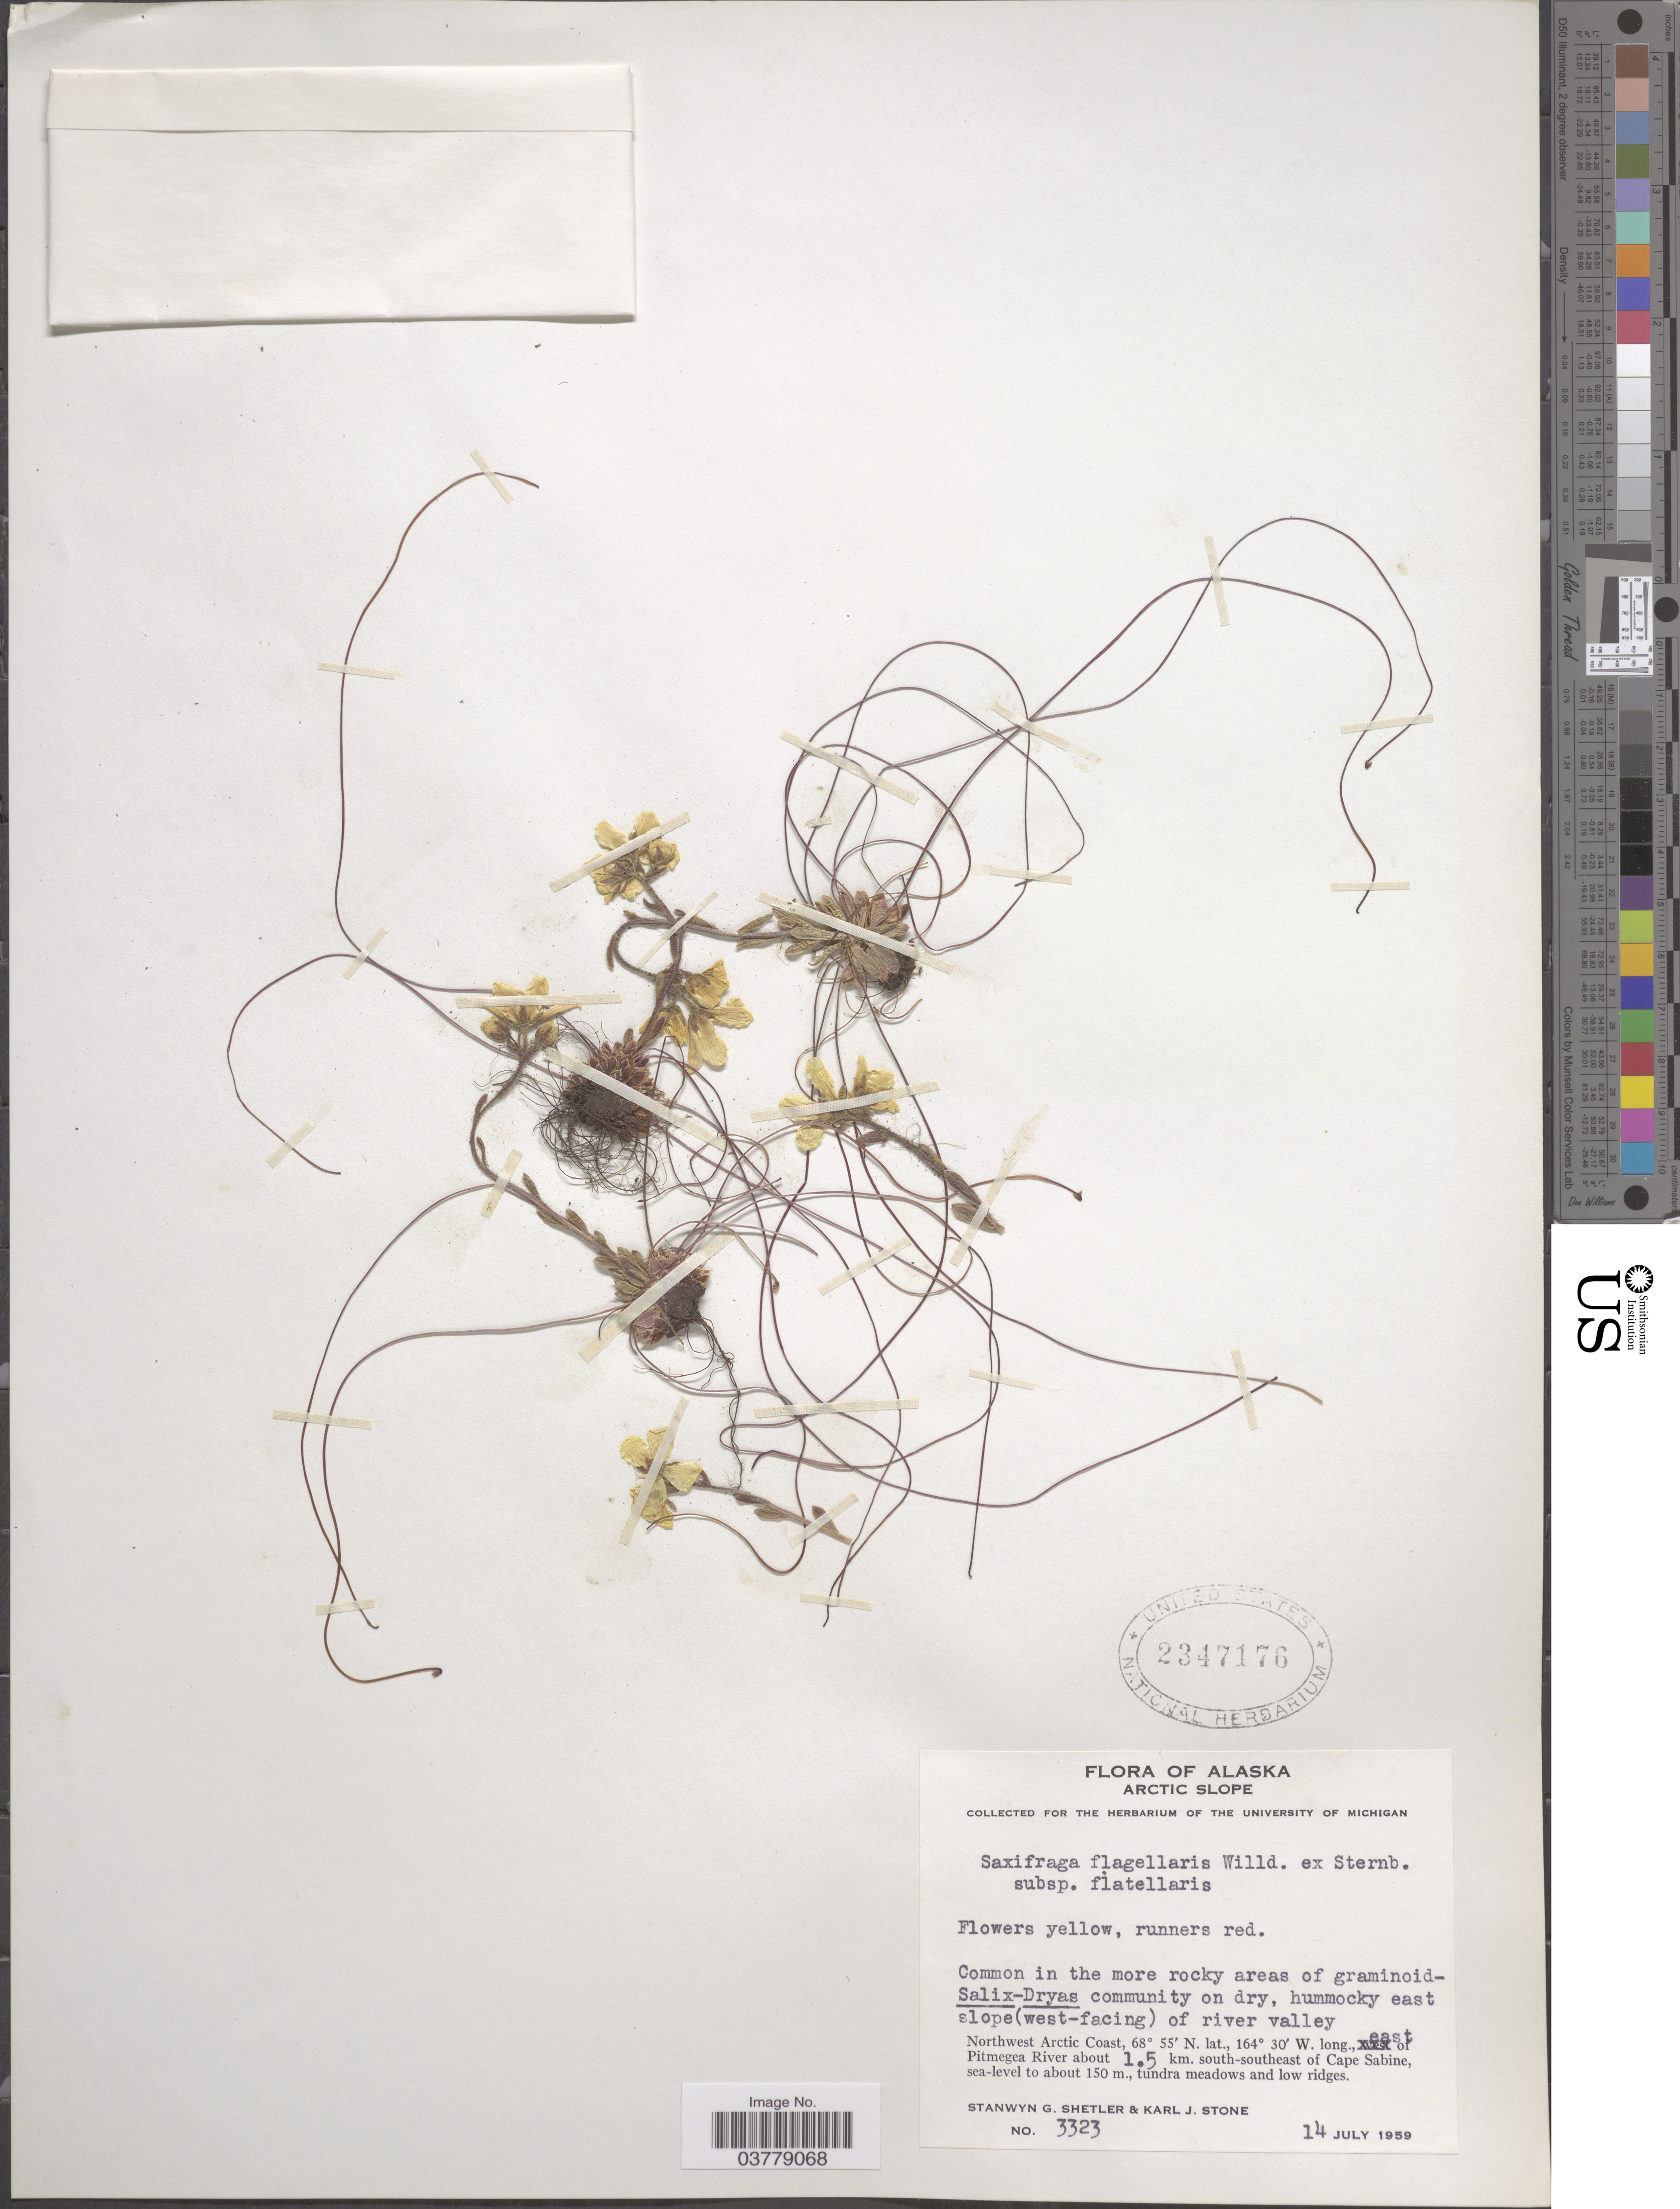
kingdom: Plantae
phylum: Tracheophyta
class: Magnoliopsida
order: Saxifragales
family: Saxifragaceae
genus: Saxifraga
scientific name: Saxifraga flagellaris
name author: Willd. ex Sternb.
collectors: S. Shetler & K. J. Stone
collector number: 3323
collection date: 1959-07-14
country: United States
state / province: Alaska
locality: Arctic Slope. Northwest Arctic Coast, east of Pitmegea River about 1.5 km. south-southeast of Cape Sabine.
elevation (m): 0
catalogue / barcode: US 2347176